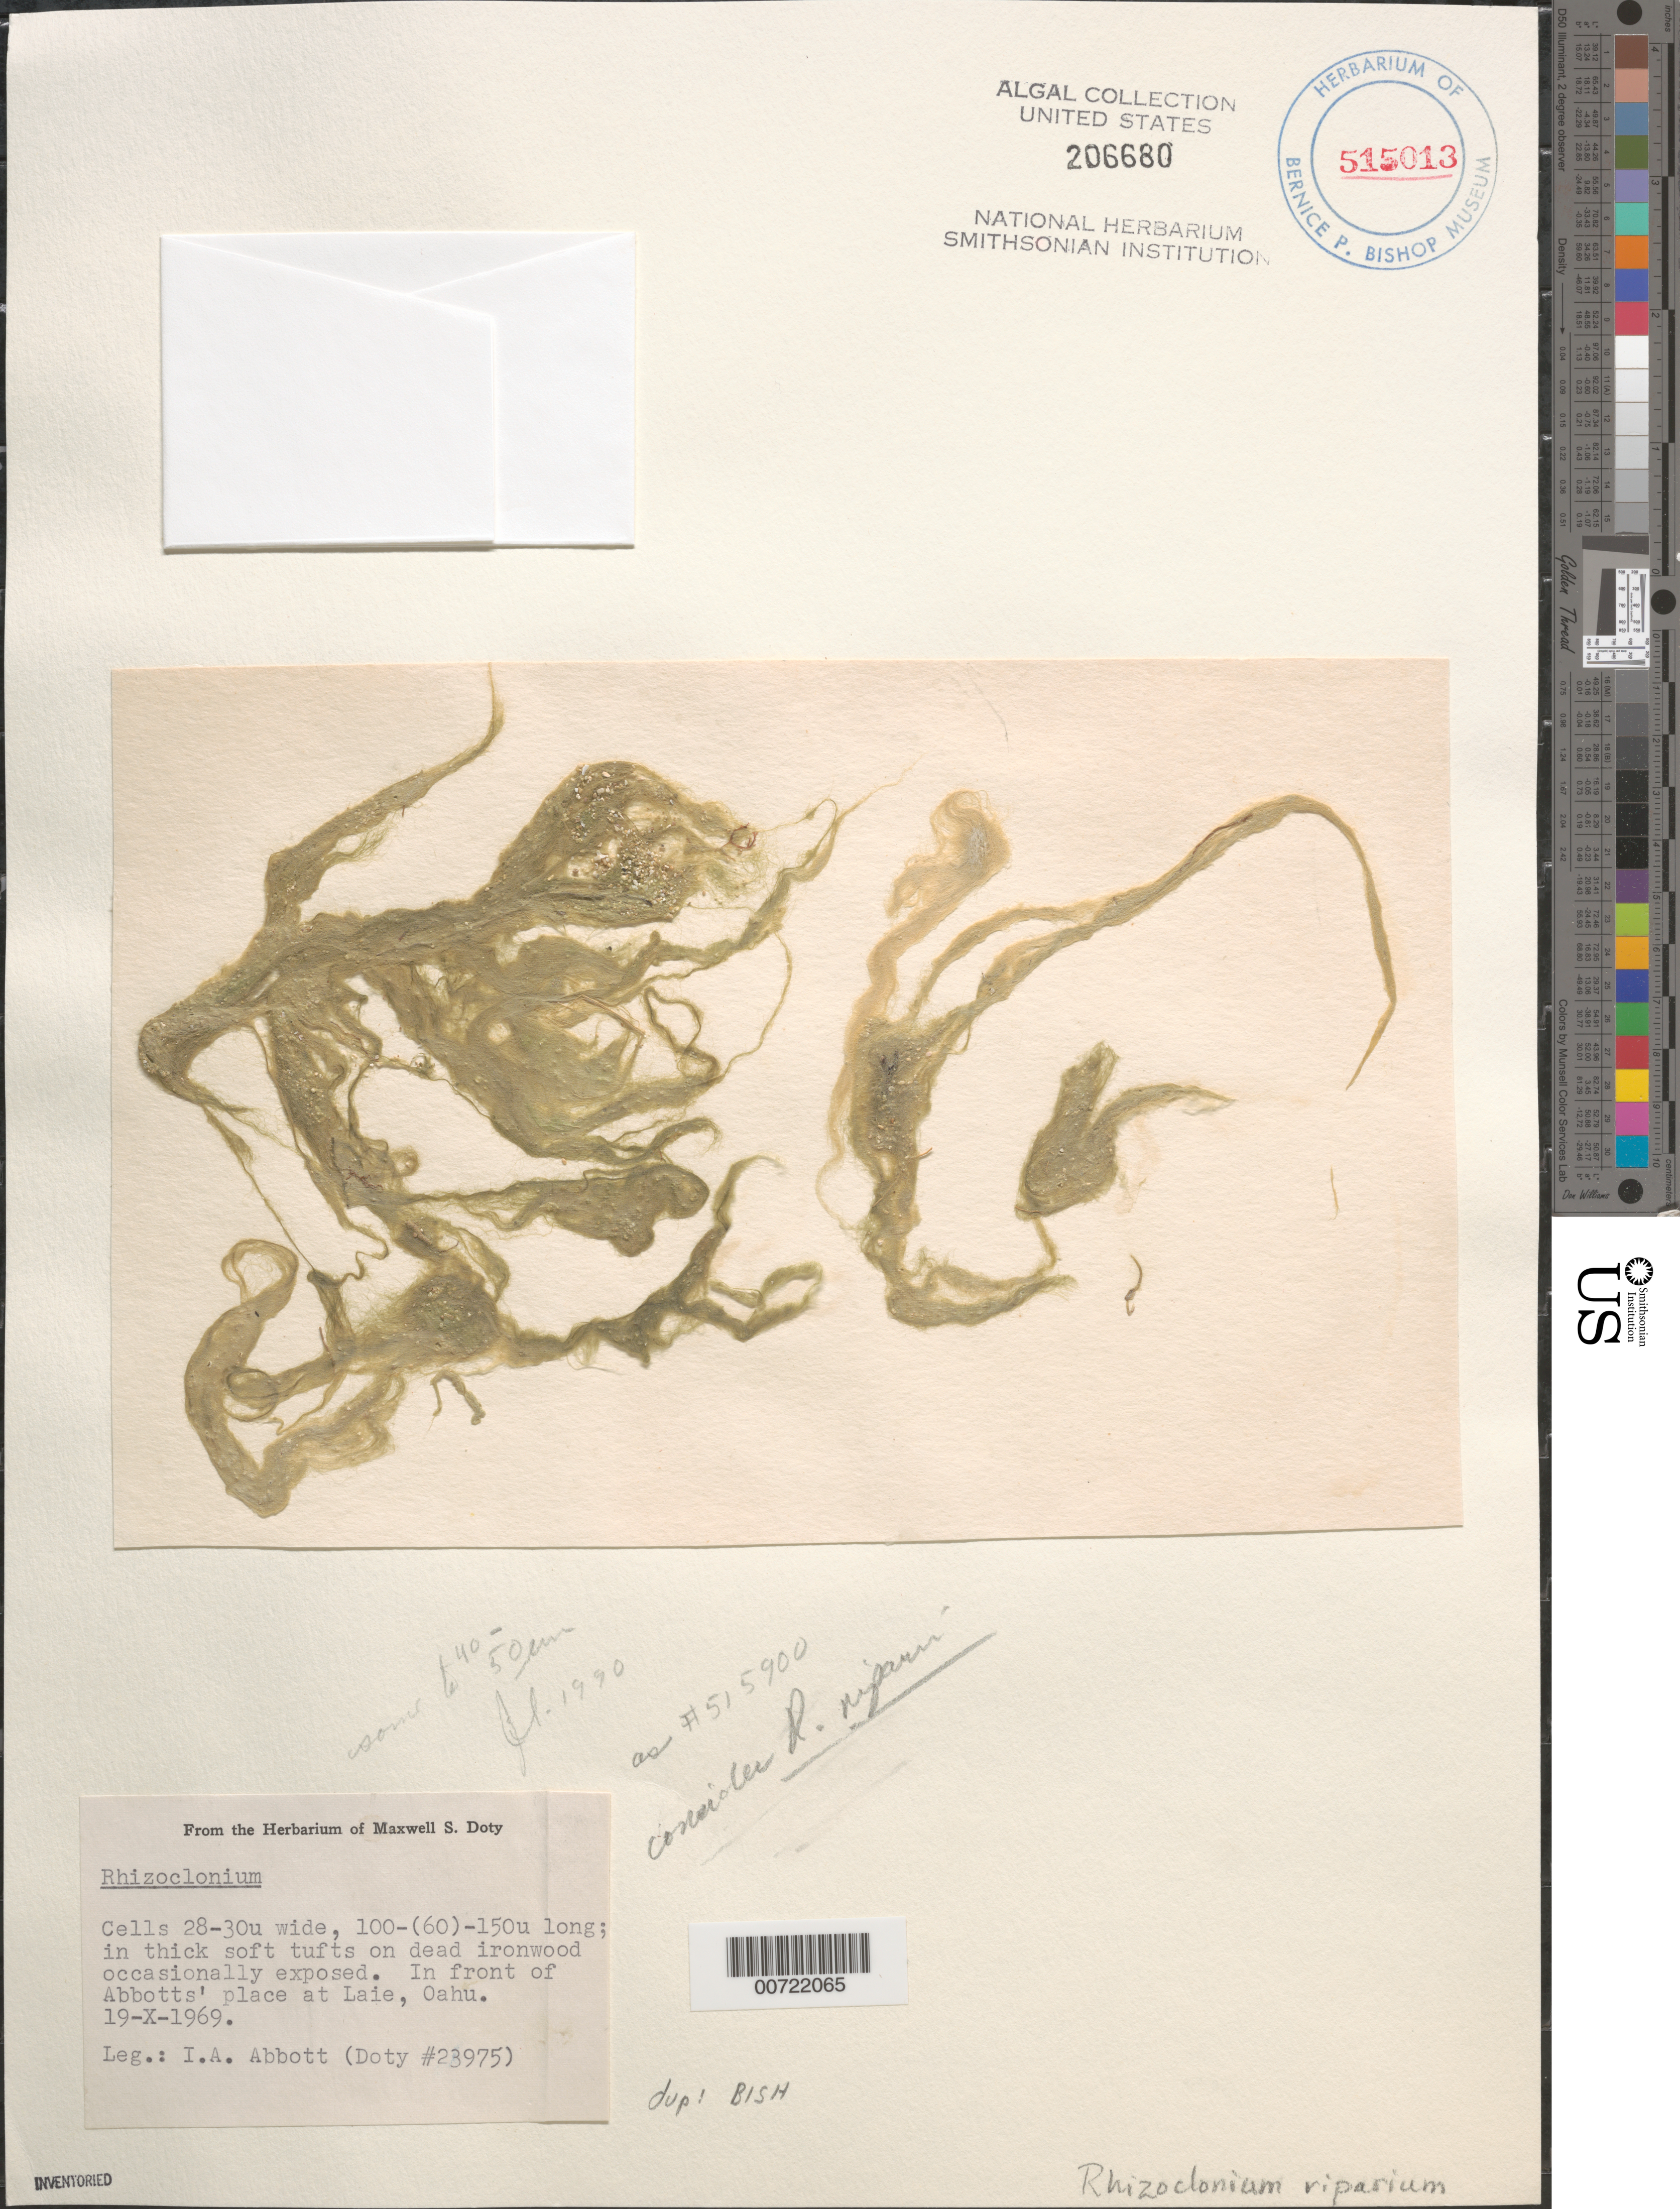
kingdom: Plantae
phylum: Chlorophyta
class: Ulvophyceae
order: Cladophorales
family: Cladophoraceae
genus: Rhizoclonium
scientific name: Rhizoclonium riparium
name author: (Roth) Harv.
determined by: Stewart, Joan G.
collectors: I. A. Abbott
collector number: MSD 23975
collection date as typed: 19 Oct 1969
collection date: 1969-10-19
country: United States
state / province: Hawaii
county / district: Honolulu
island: Oahu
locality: Laie, in front of Abbott's place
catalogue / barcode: US 206680